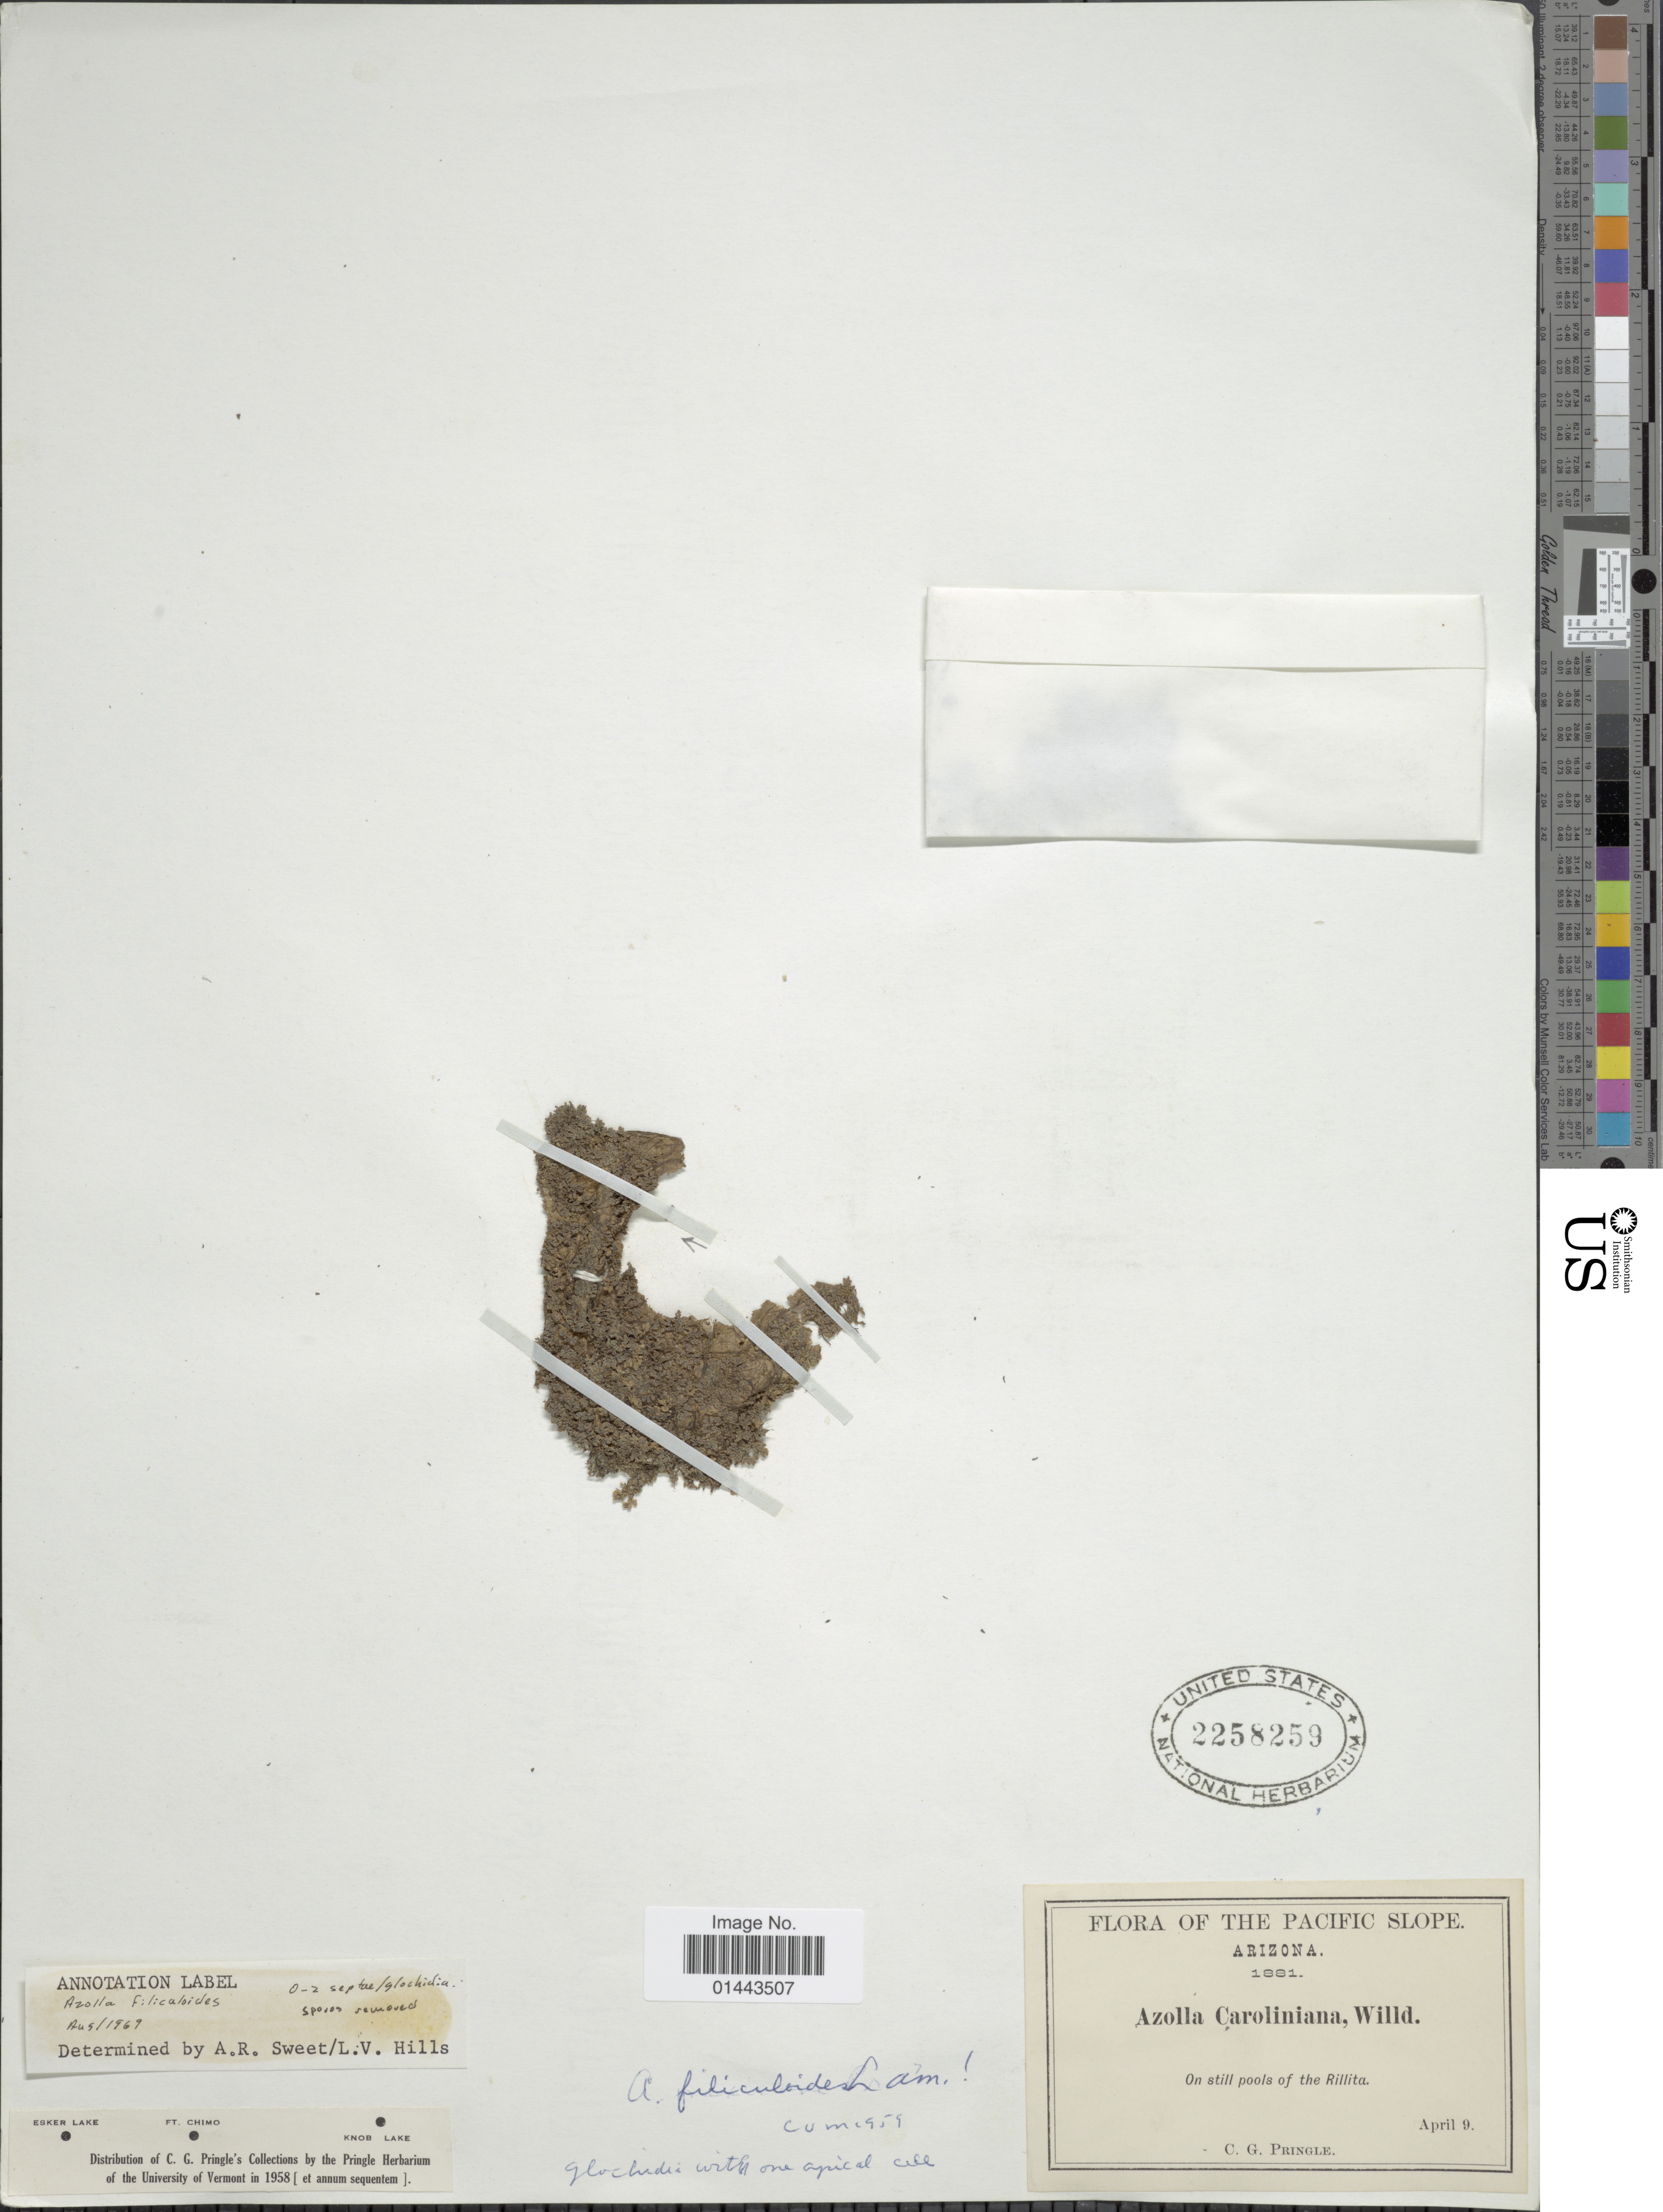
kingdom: Plantae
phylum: Tracheophyta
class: Polypodiopsida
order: Salviniales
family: Salviniaceae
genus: Azolla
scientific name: Azolla filiculoides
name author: Lam.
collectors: C. G. Pringle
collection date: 1881-04-09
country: United States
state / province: Arizona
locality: The Pacific Slope. On still pools in the Rillita.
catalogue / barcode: US 2258259